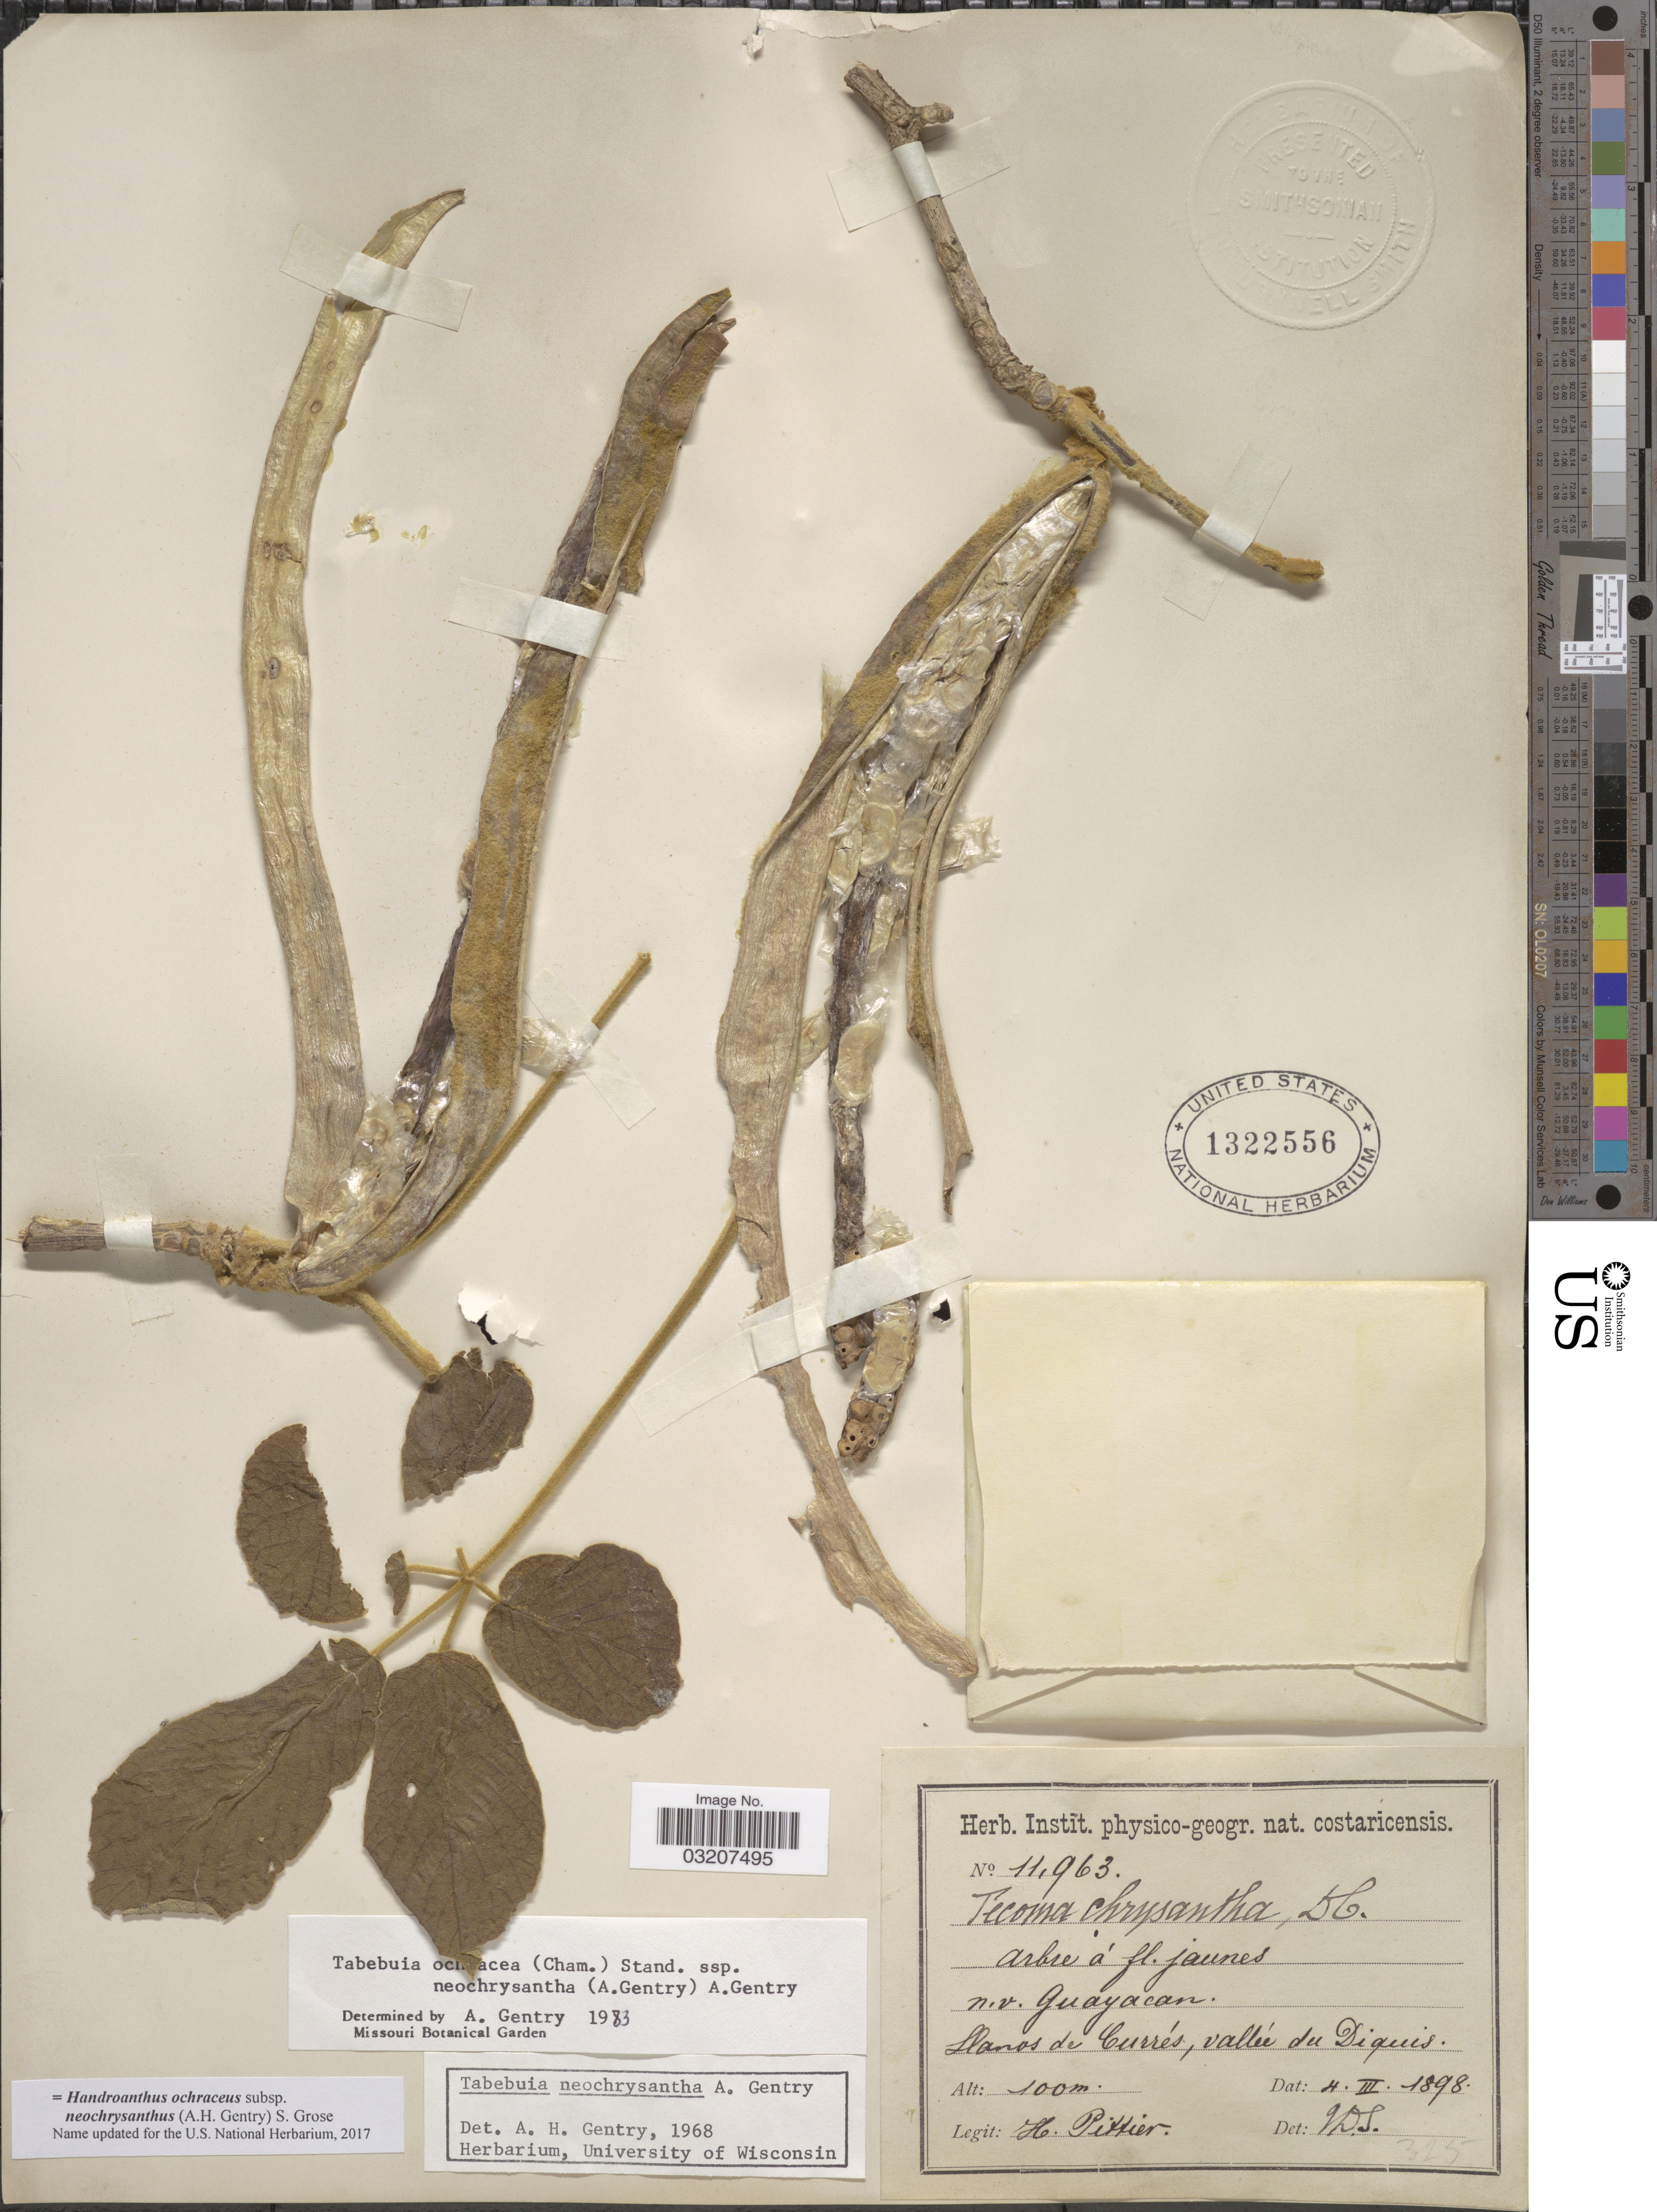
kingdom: Plantae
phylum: Tracheophyta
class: Magnoliopsida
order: Lamiales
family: Bignoniaceae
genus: Handroanthus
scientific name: Handroanthus ochraceus subsp. neochrysanthus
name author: (A.H. Gentry) S.O. Grose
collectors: H. F. Pittier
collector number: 11963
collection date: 1898-03-04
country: Costa Rica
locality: Llanos de Currés, vallée du Diquis.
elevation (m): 100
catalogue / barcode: US 1322556